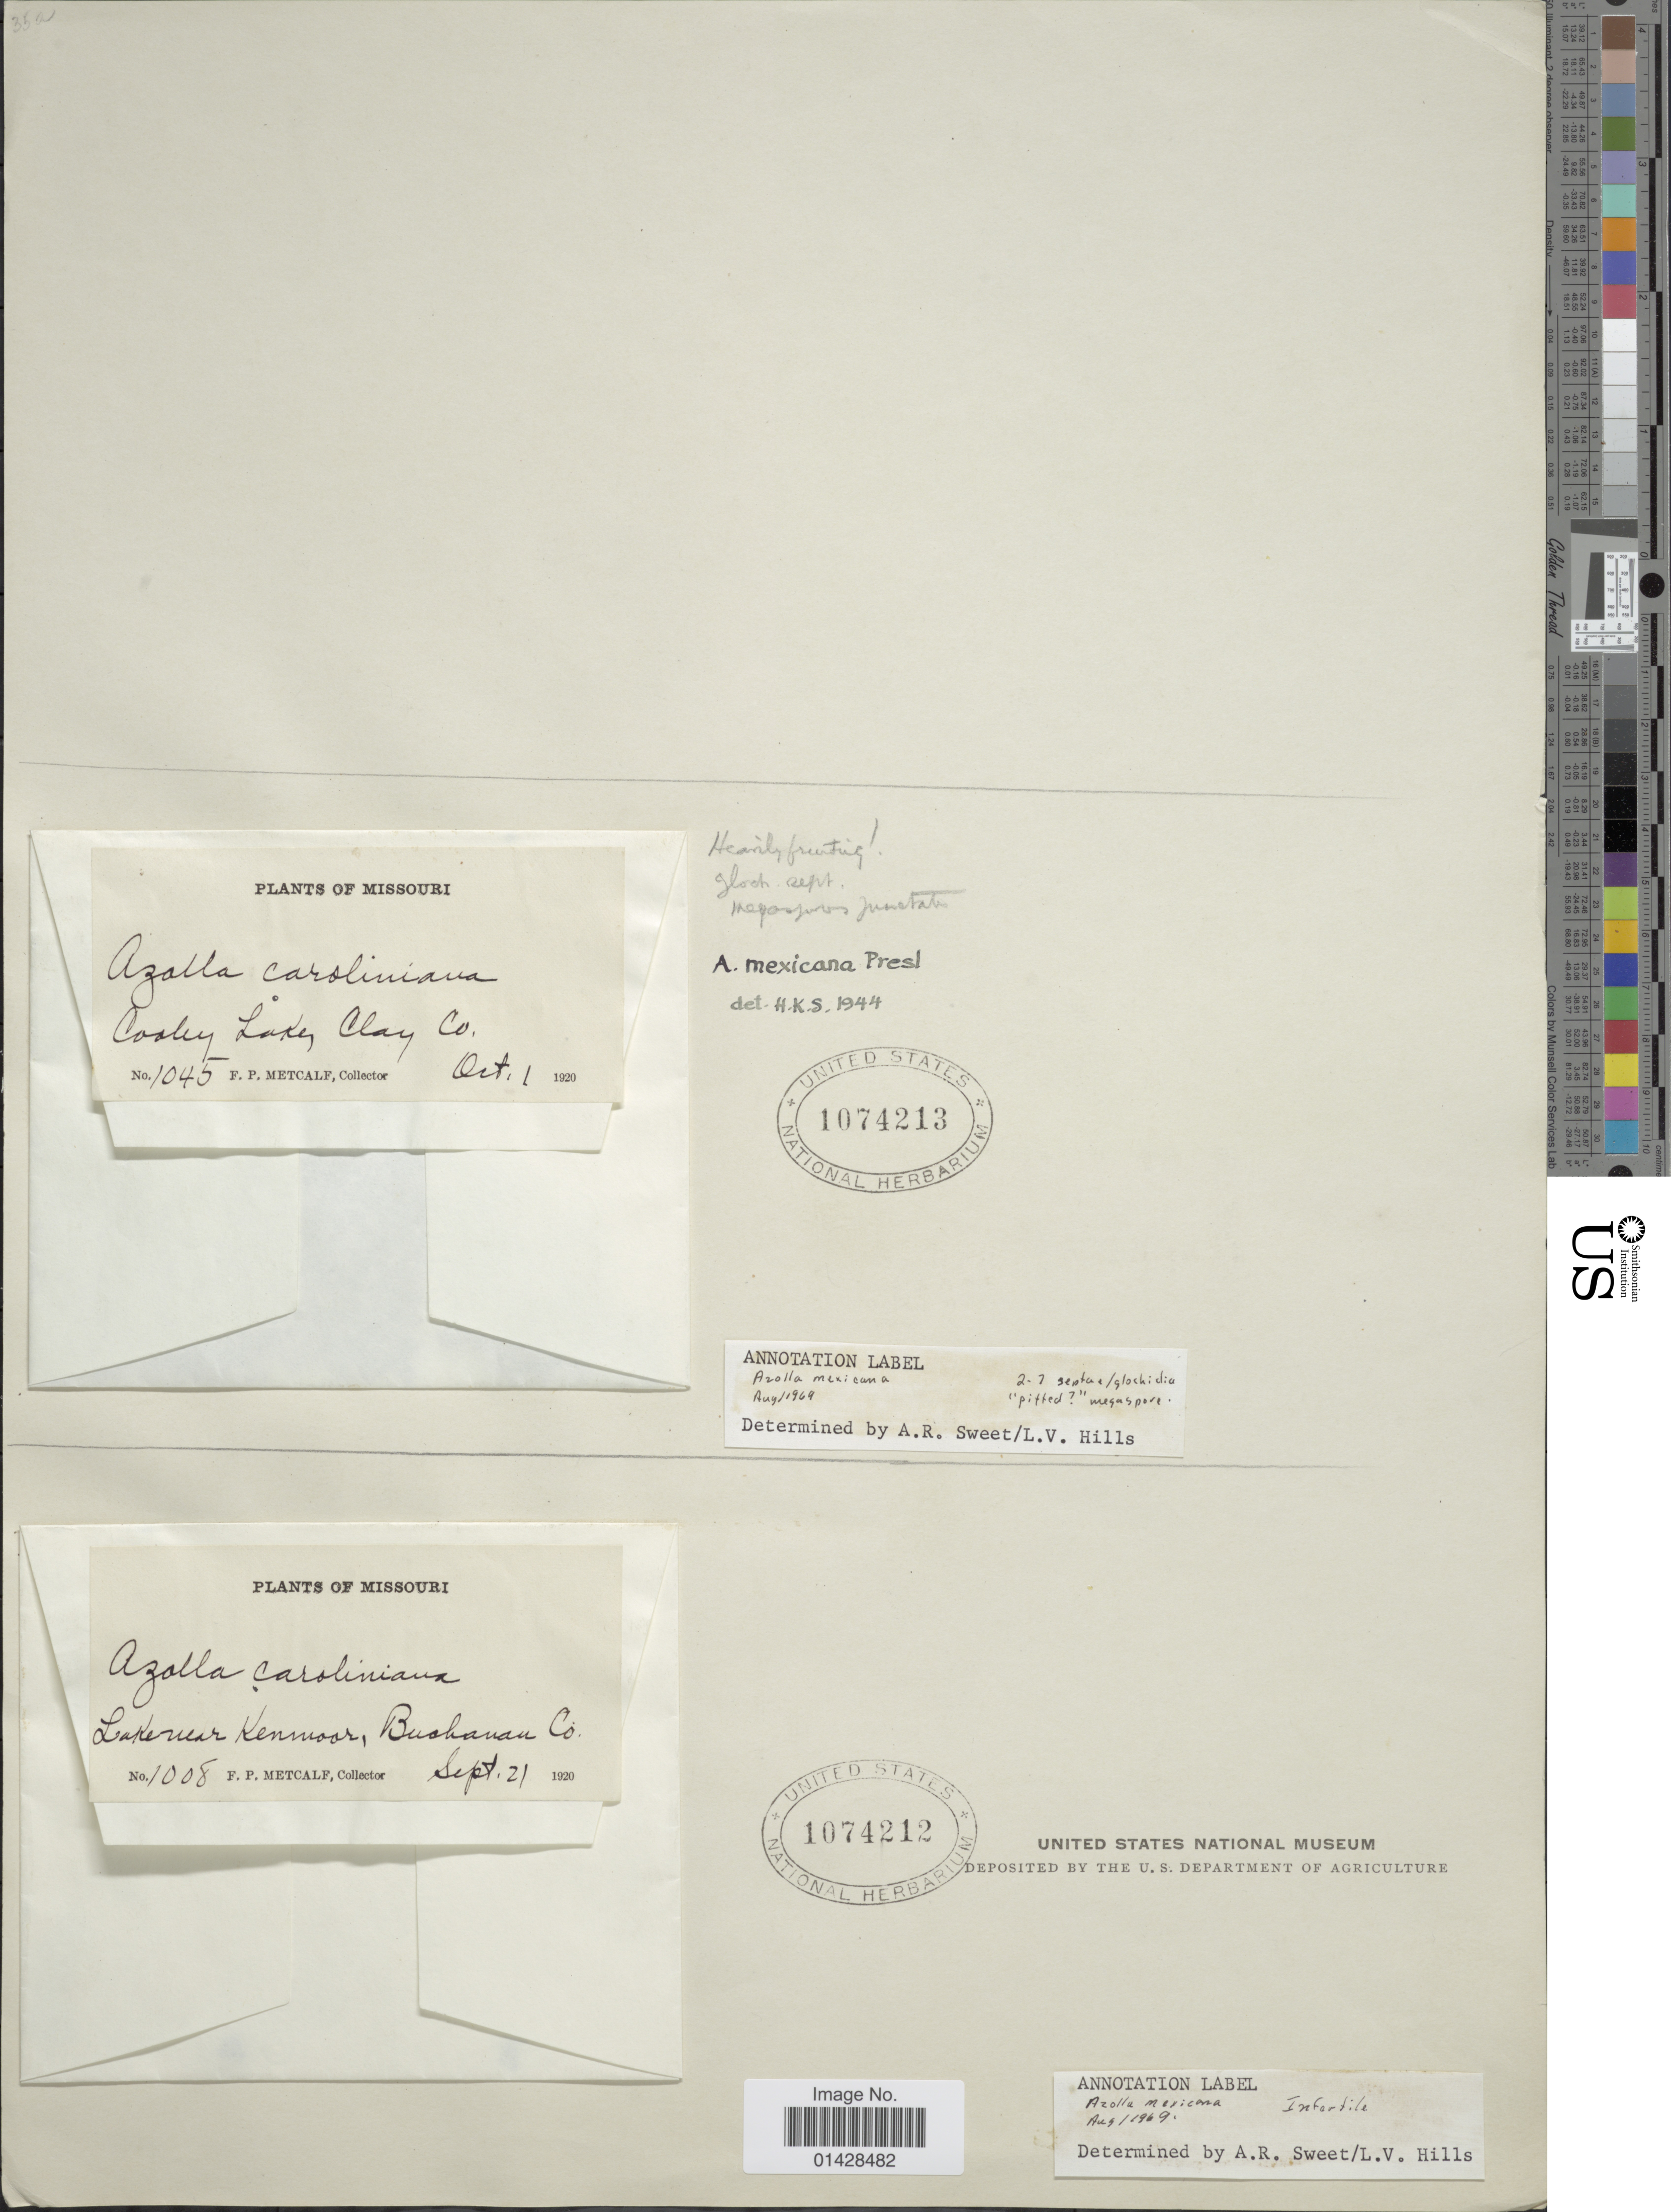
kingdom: Plantae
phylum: Tracheophyta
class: Polypodiopsida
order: Salviniales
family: Salviniaceae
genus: Azolla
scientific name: Azolla mexicana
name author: C. Presl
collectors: F. Metcalf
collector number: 1045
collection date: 1920-10-01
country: United States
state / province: Missouri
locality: Coaley Lake, Clay Co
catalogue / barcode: US 1074213-2